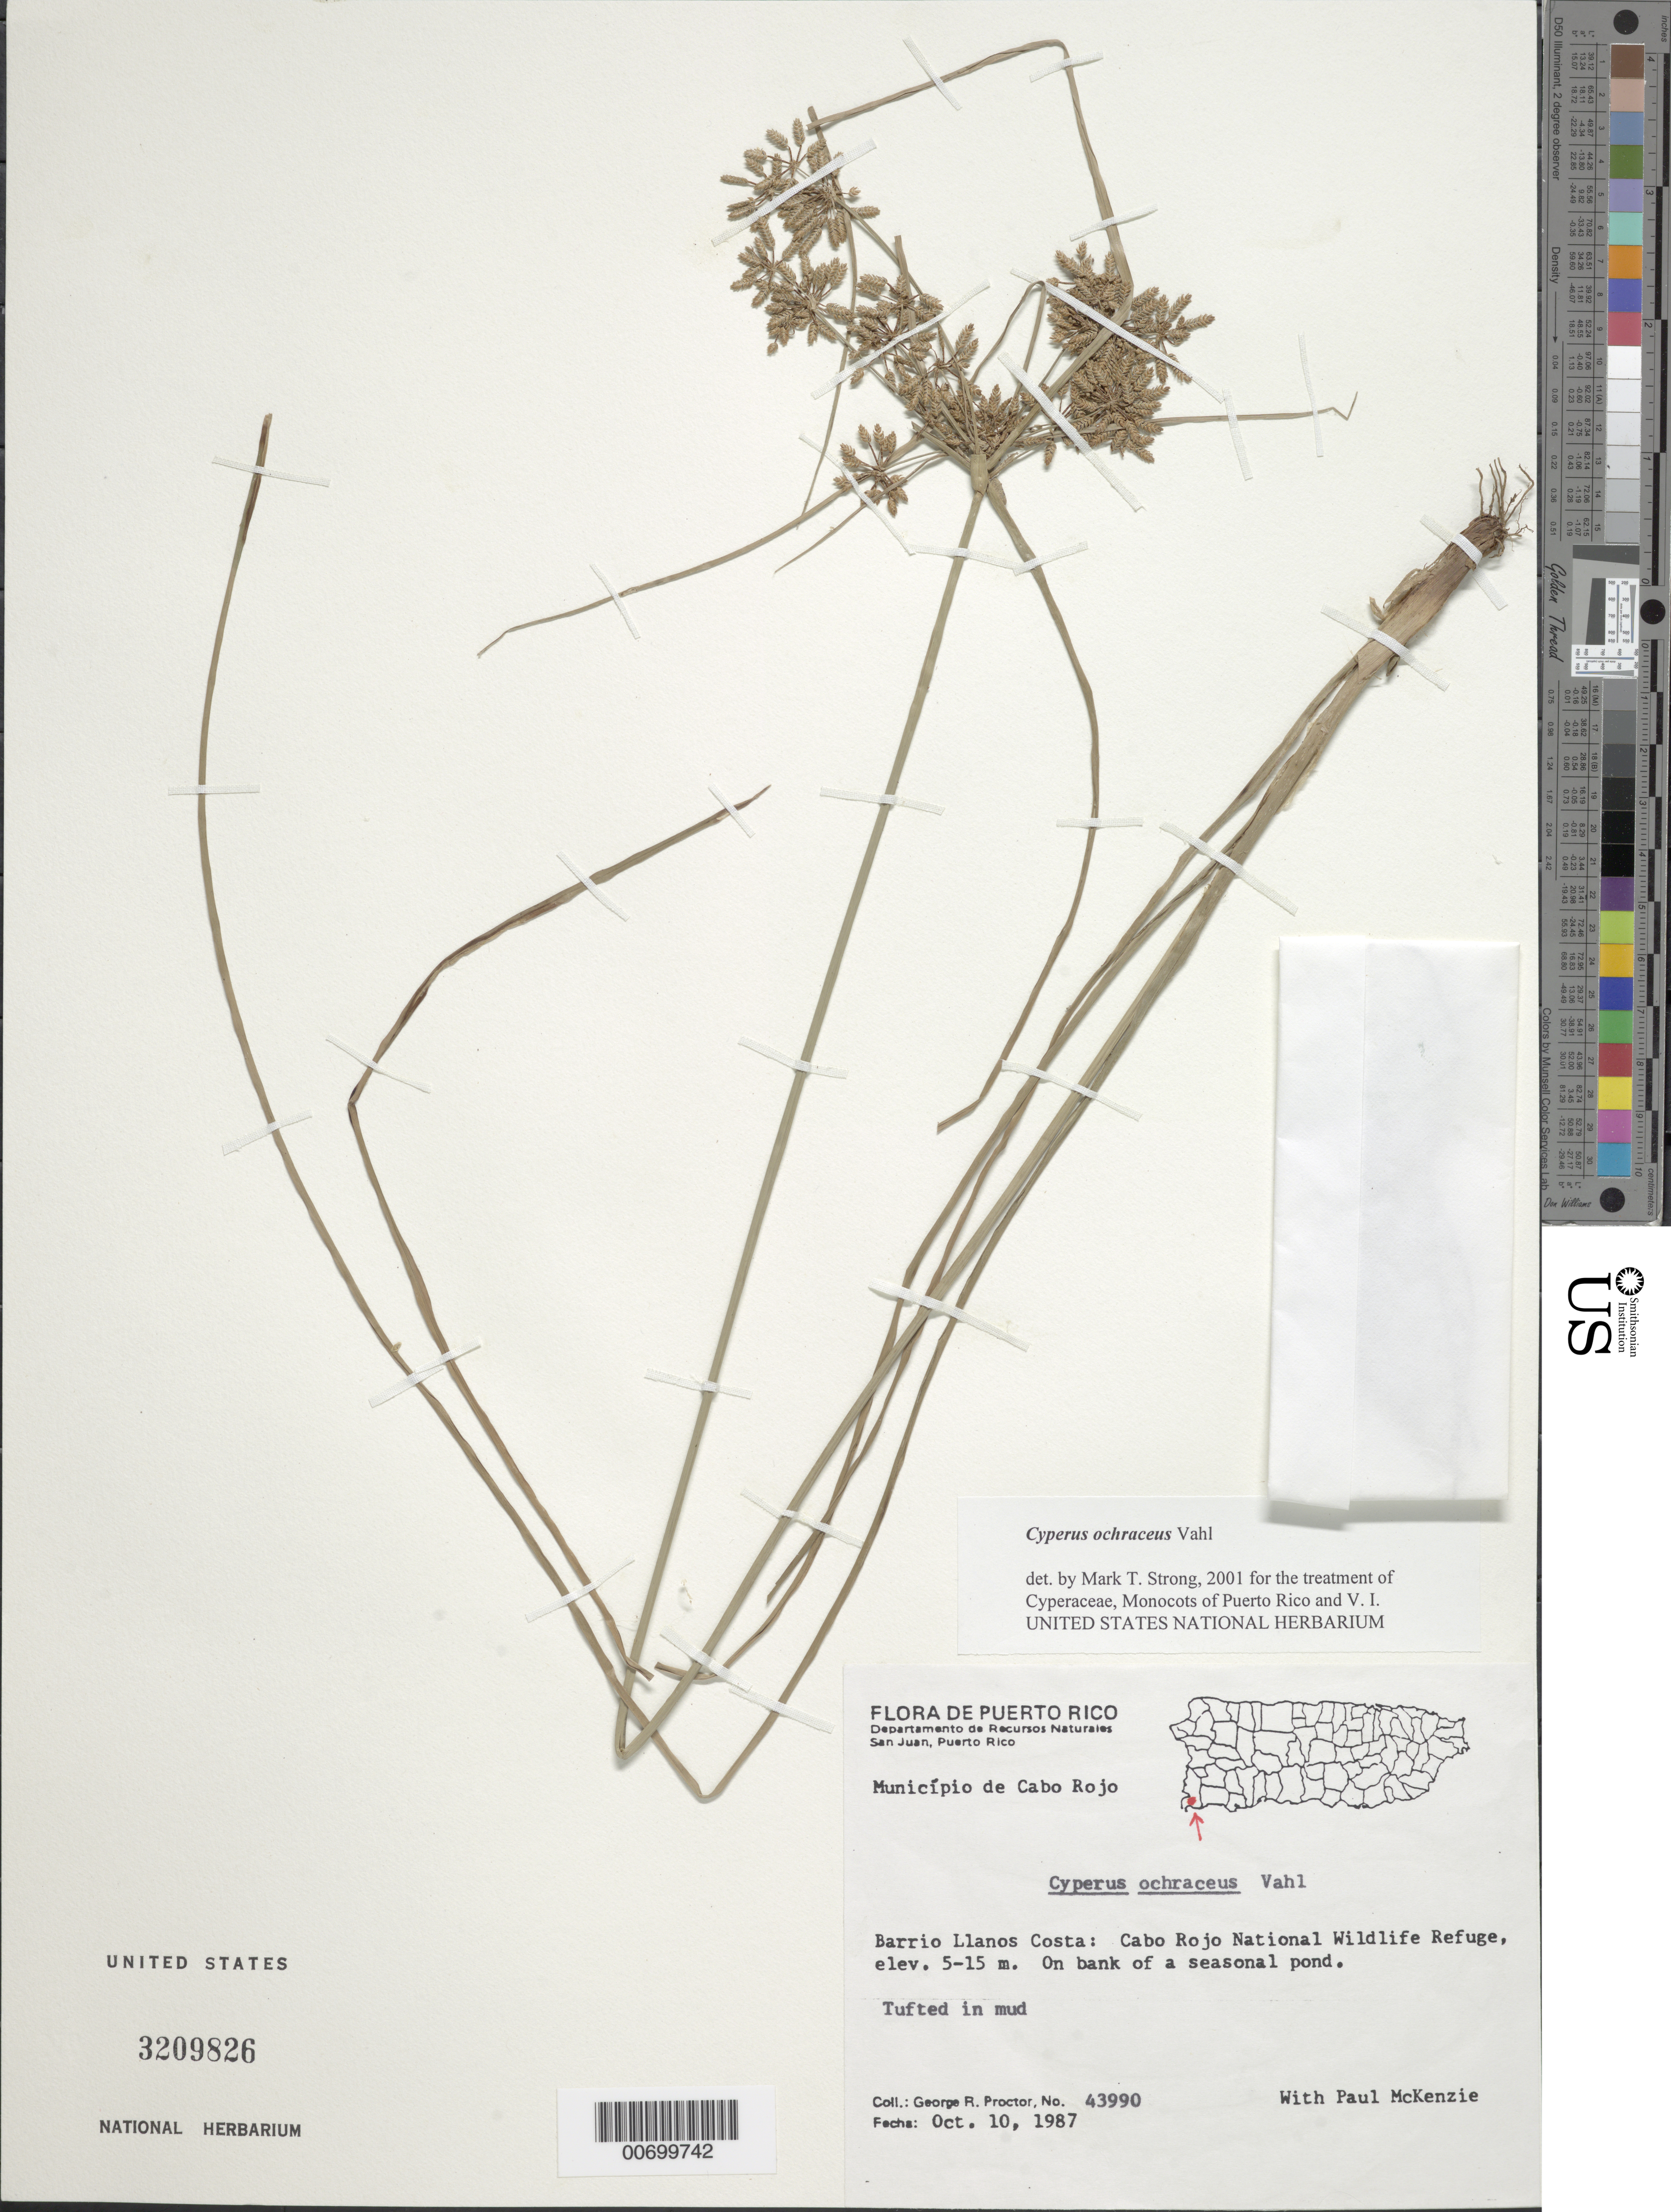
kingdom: Plantae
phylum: Tracheophyta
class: Liliopsida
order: Poales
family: Cyperaceae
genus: Cyperus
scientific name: Cyperus ochraceus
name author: Vahl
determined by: Strong, M. T., (US), Smithsonian Institution - National Museum of Natural History (UNITED STATES)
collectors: G. R. Proctor & P. Mckenzie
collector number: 43990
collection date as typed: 10 Oct 1987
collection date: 1987-10-10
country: Puerto Rico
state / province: Cabo Rojo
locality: Cabo Rojo: Barrio Llanos Costa, Cabo Rojo National Wildlife Refuge.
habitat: On bank of a seasonal pond.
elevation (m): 5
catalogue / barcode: US 3209826